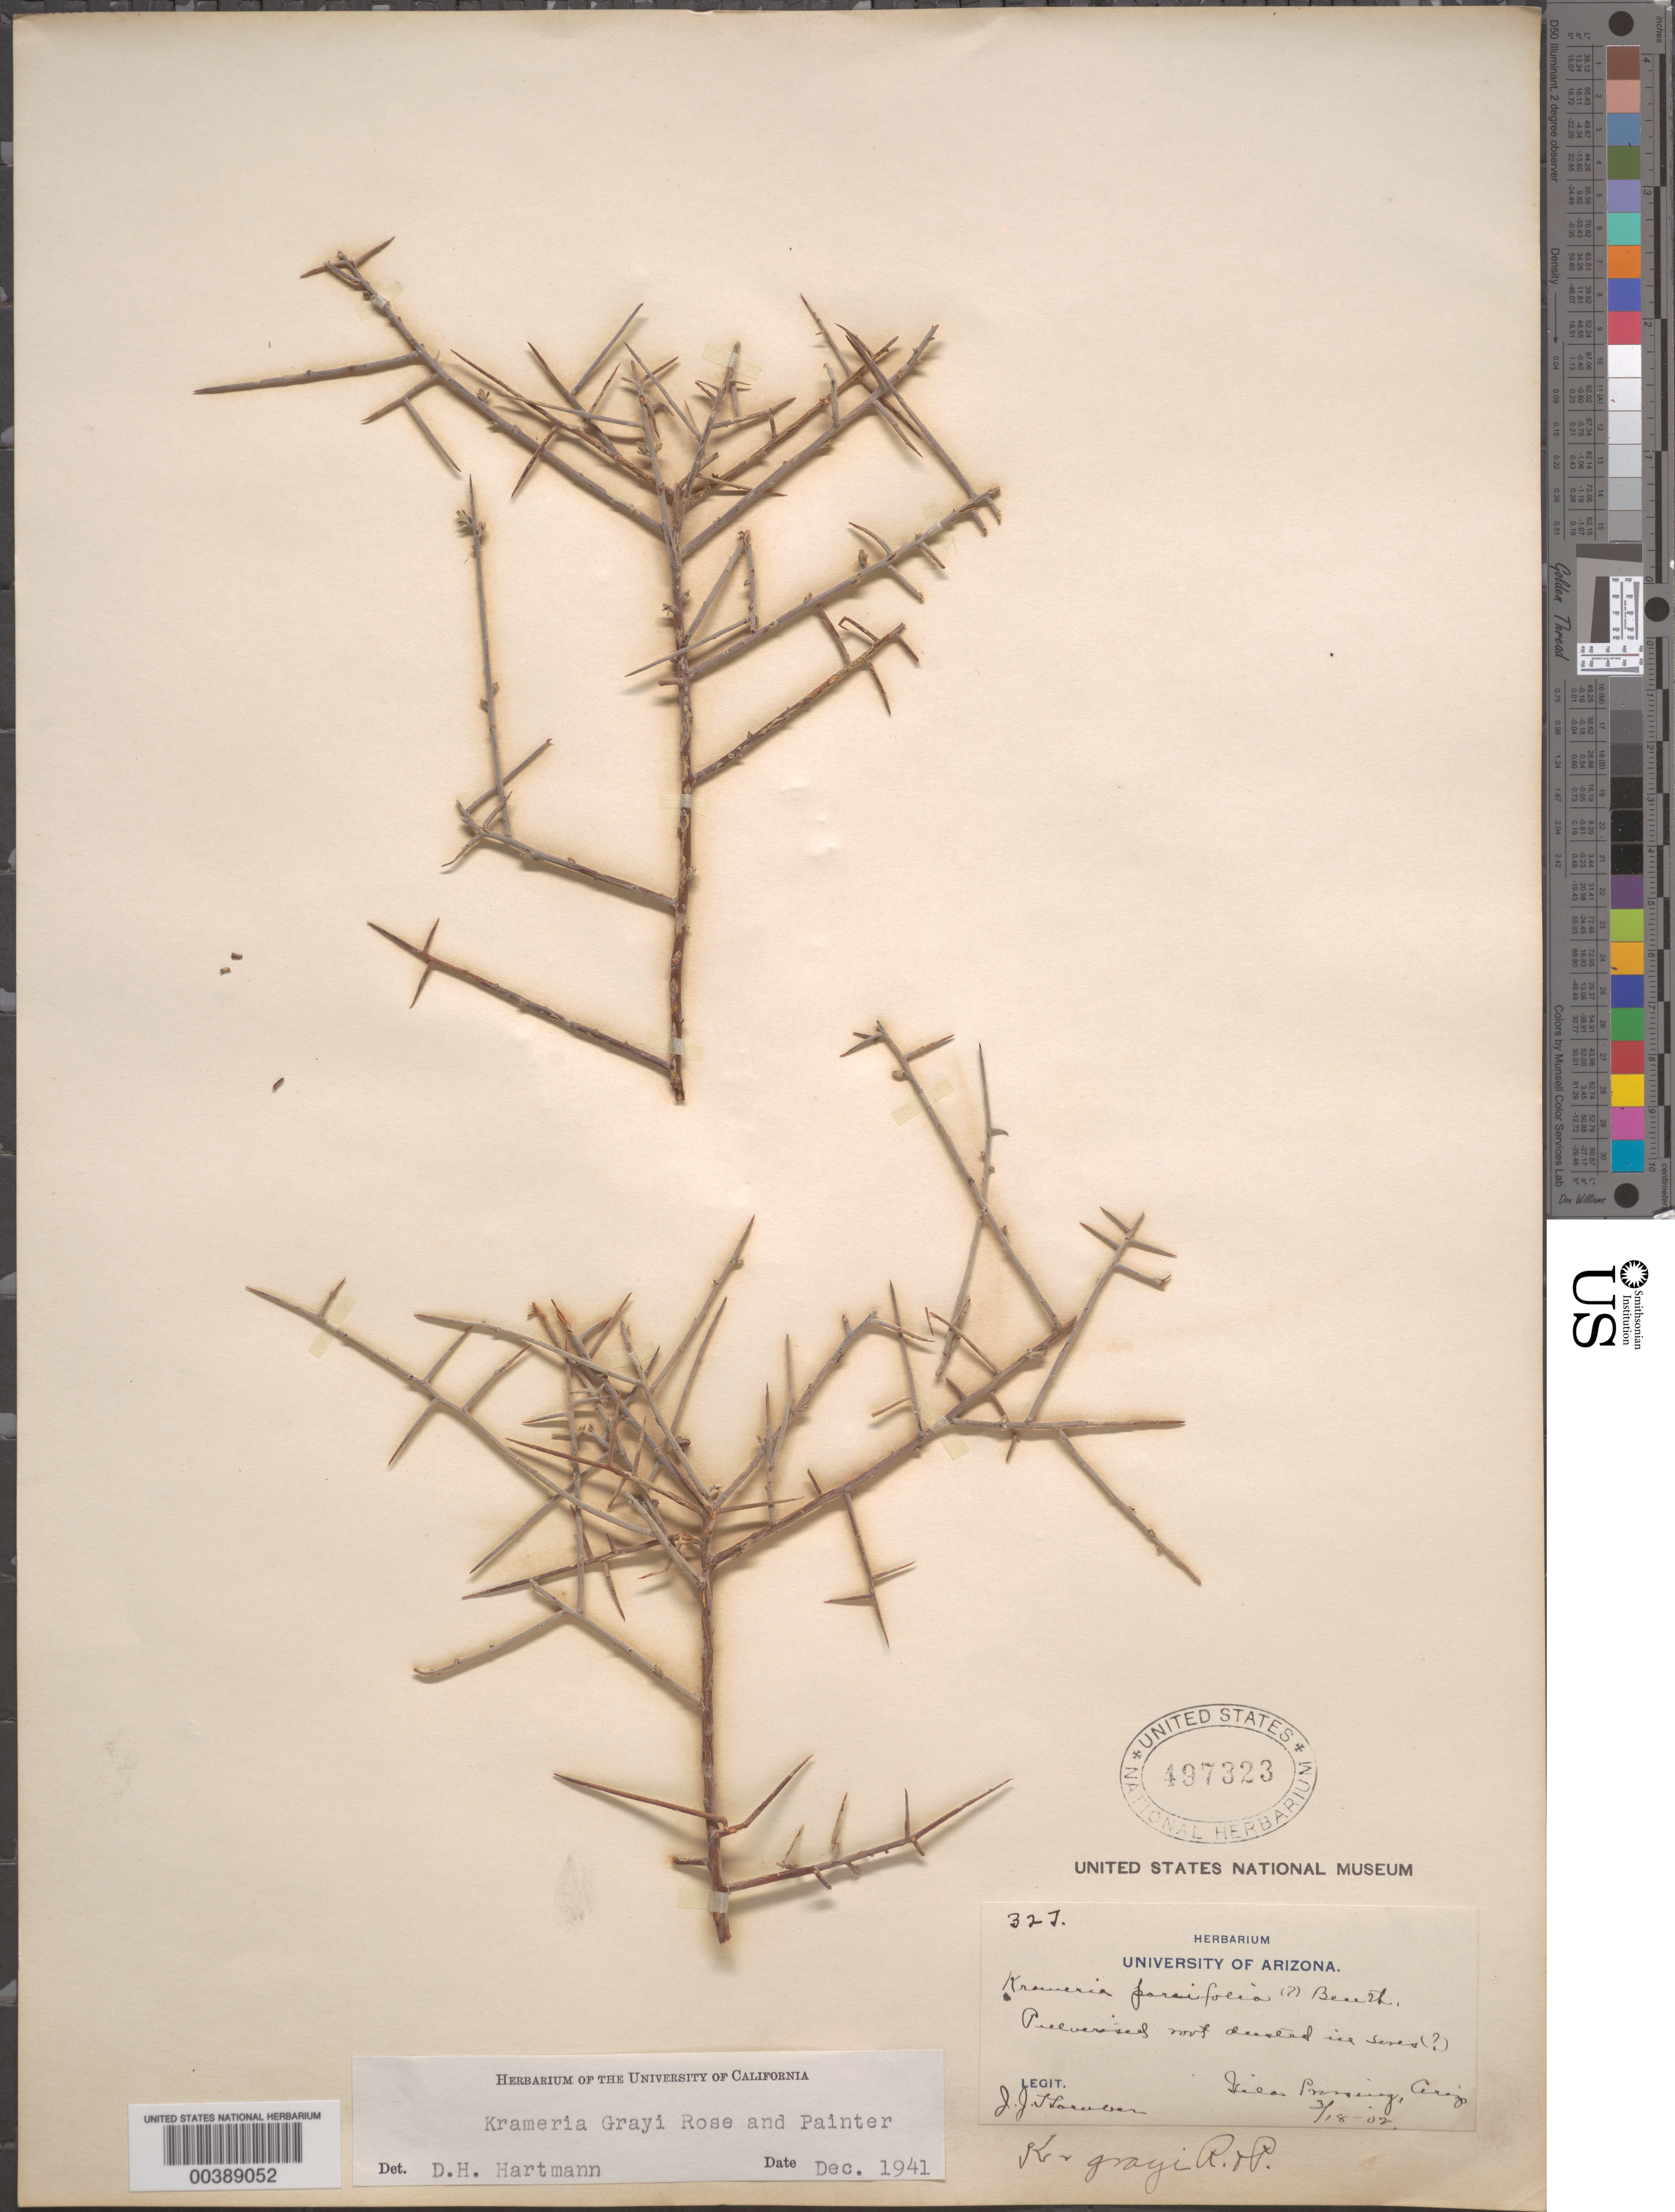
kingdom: Plantae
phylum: Tracheophyta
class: Magnoliopsida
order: Zygophyllales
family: Krameriaceae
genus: Krameria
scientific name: Krameria grayi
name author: Rose & J.H. Painter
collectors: J. Harover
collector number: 327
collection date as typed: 18 Mar 1902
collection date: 1902-03-18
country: United States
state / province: Arizona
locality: Gila crossing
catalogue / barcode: US 497323